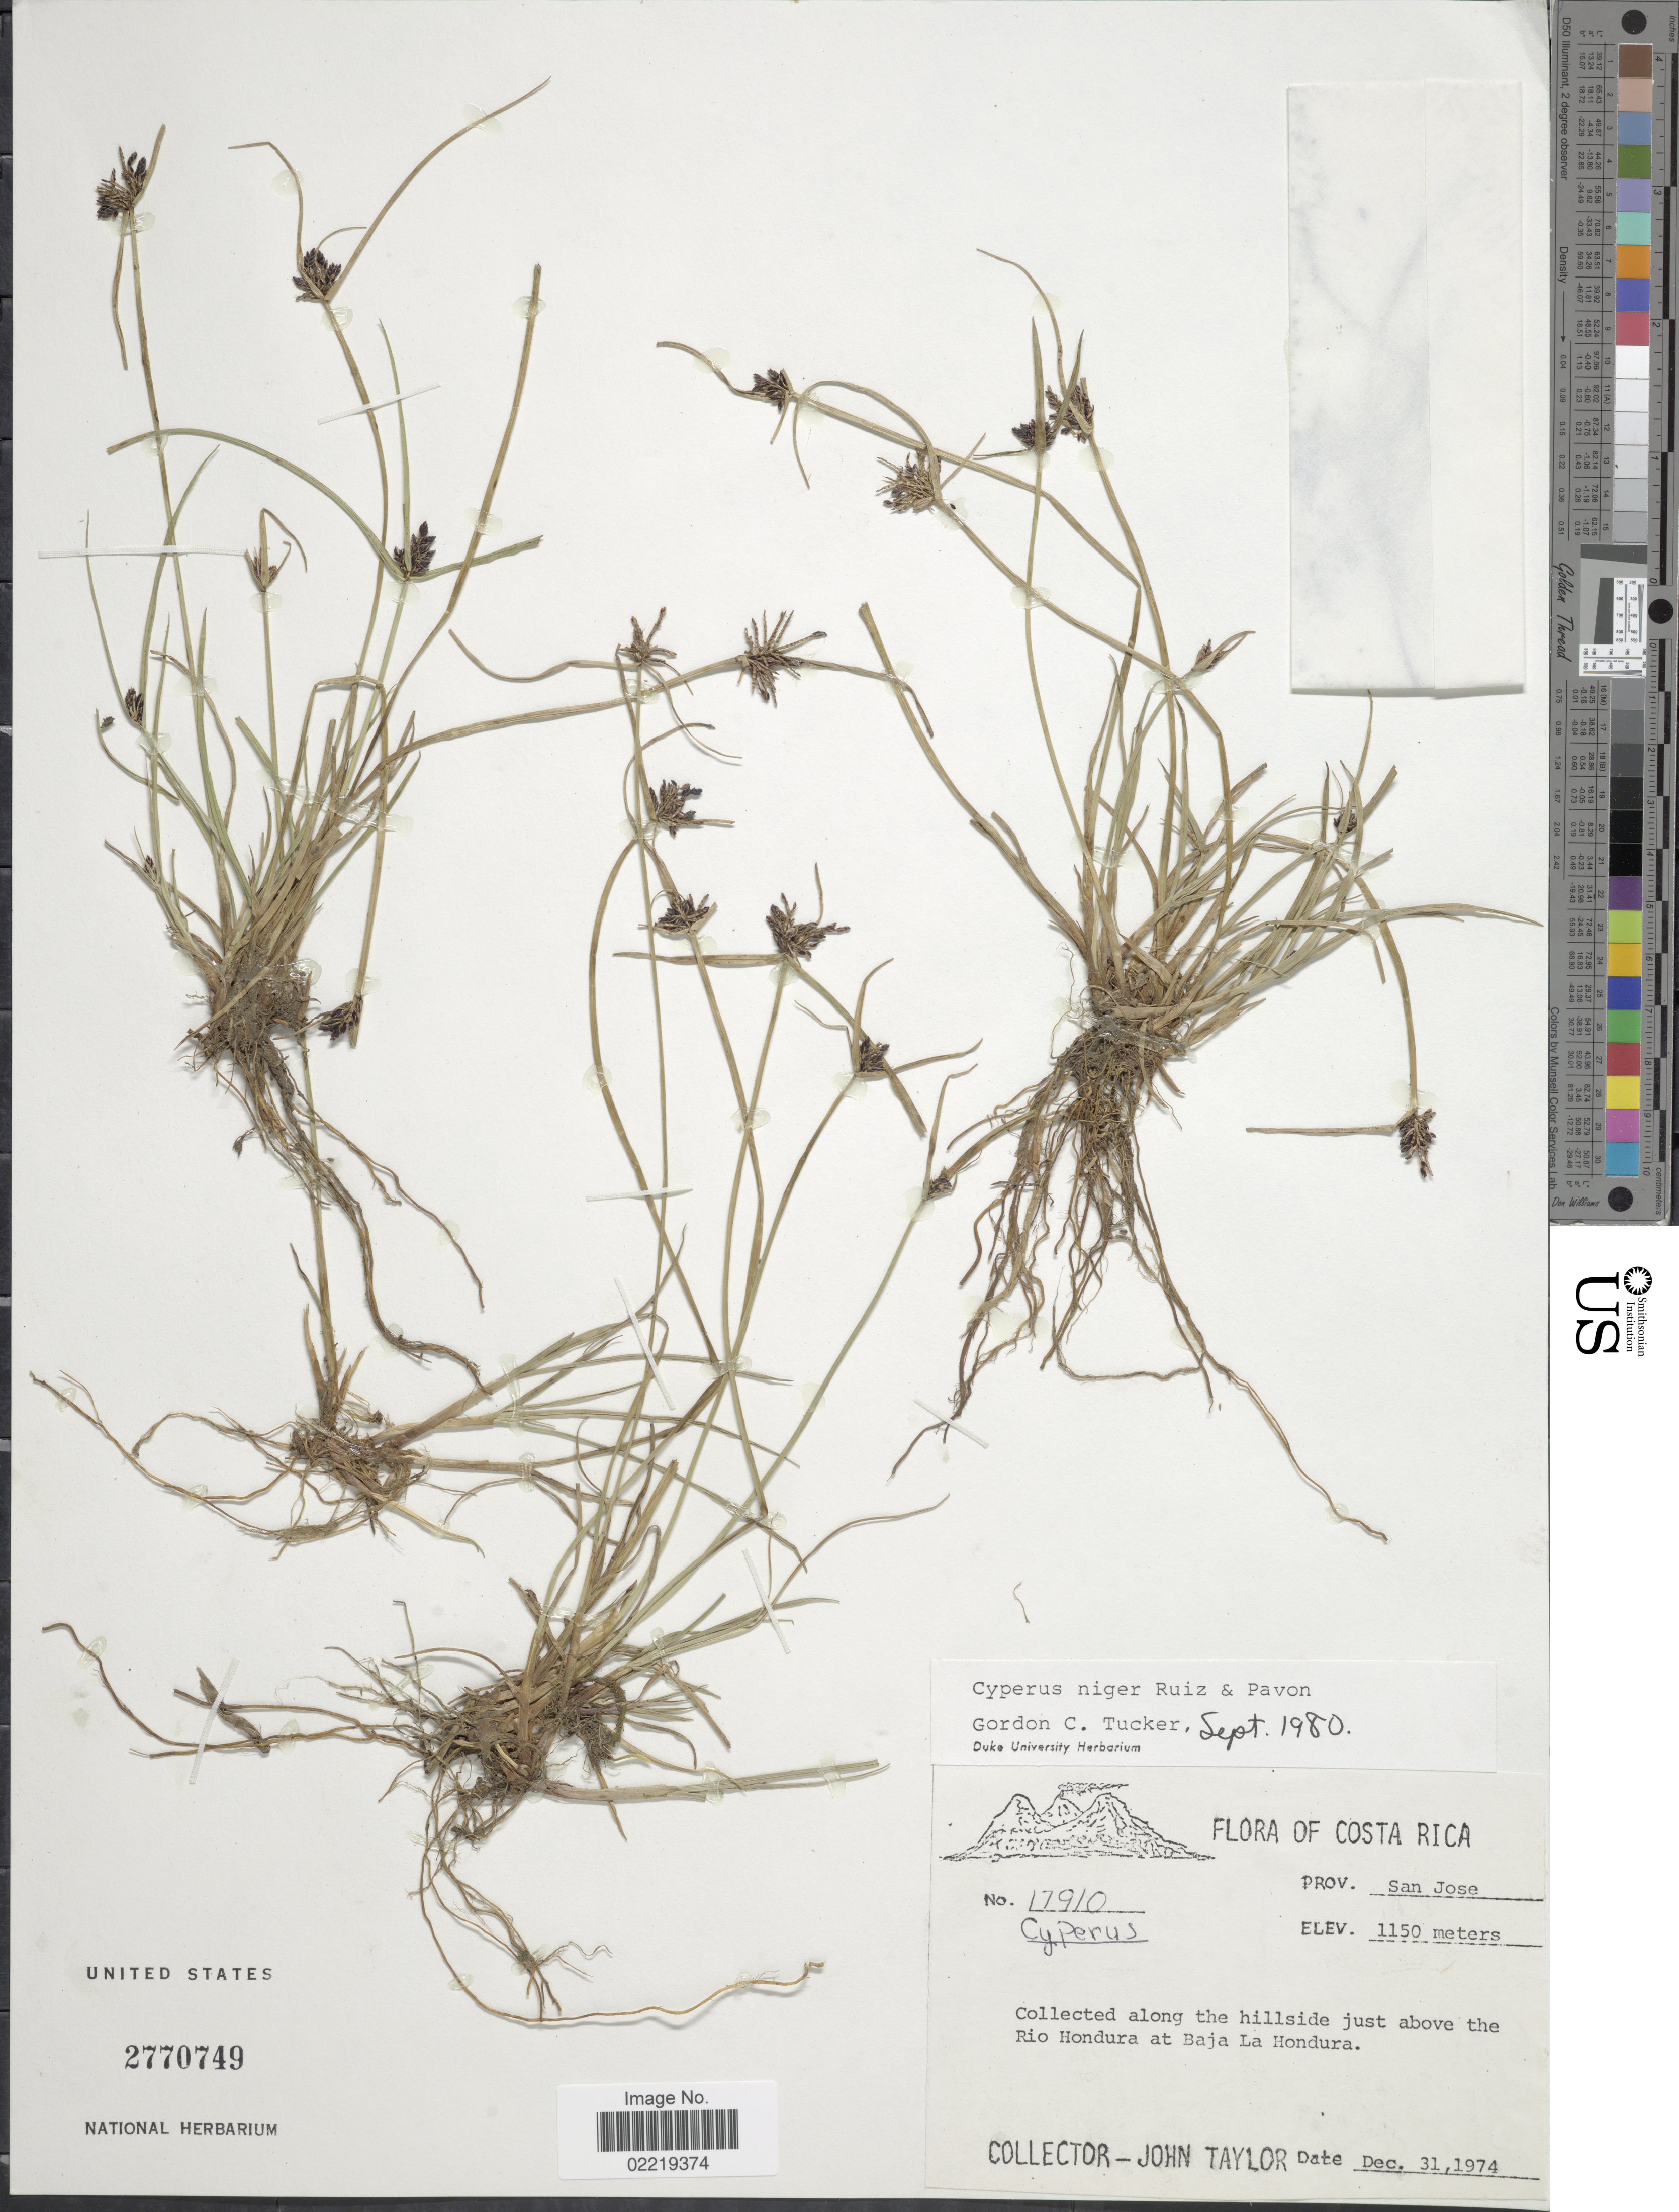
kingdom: Plantae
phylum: Tracheophyta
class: Liliopsida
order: Poales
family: Cyperaceae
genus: Cyperus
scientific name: Cyperus niger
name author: Ruiz & Pav.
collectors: J. Taylor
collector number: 17910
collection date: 1974-12-31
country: Costa Rica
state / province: San José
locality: Prov. San Jose, along the hillside just above the Rio Hondura at Baja Hondura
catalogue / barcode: US 2770749